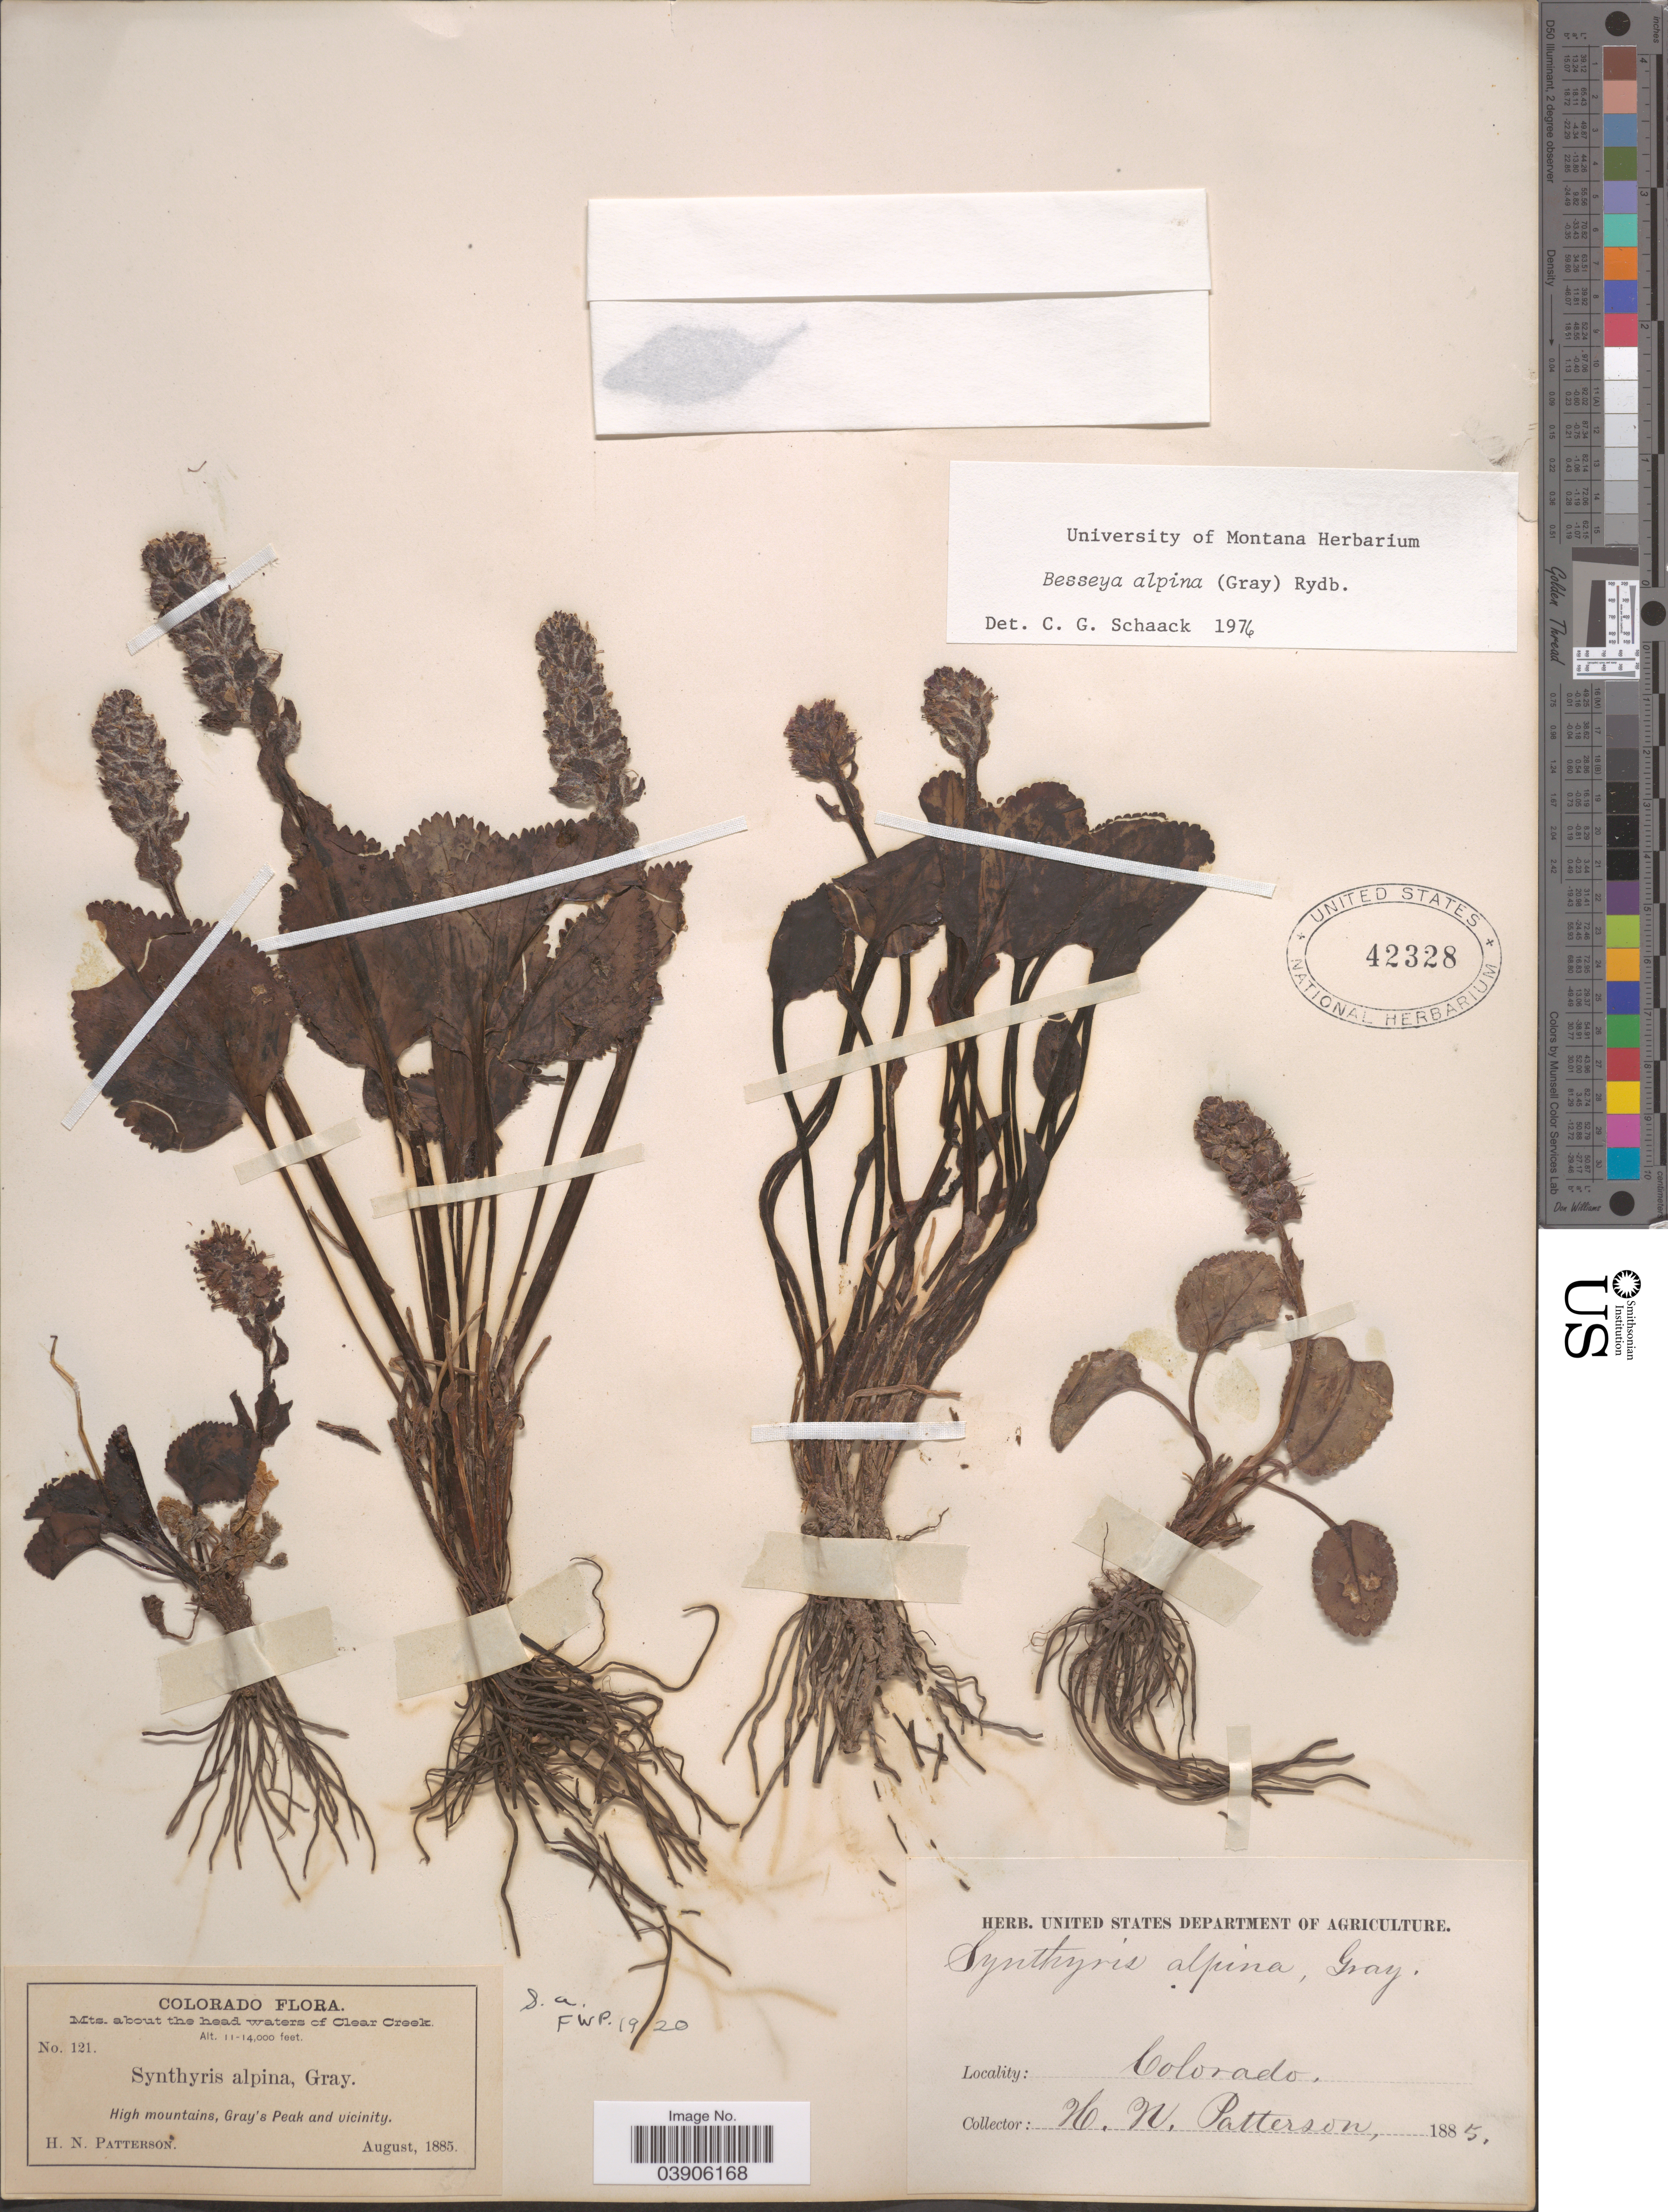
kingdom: Plantae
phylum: Tracheophyta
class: Magnoliopsida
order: Lamiales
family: Plantaginaceae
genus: Synthyris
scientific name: Synthyris alpina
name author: A. Gray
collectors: H. N. Patterson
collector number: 121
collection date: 1885-08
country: United States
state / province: Colorado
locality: Mts. about the head waters of Clear Creek. High mountains, Gray's Peak and vicinity.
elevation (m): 3353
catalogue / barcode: US 42328